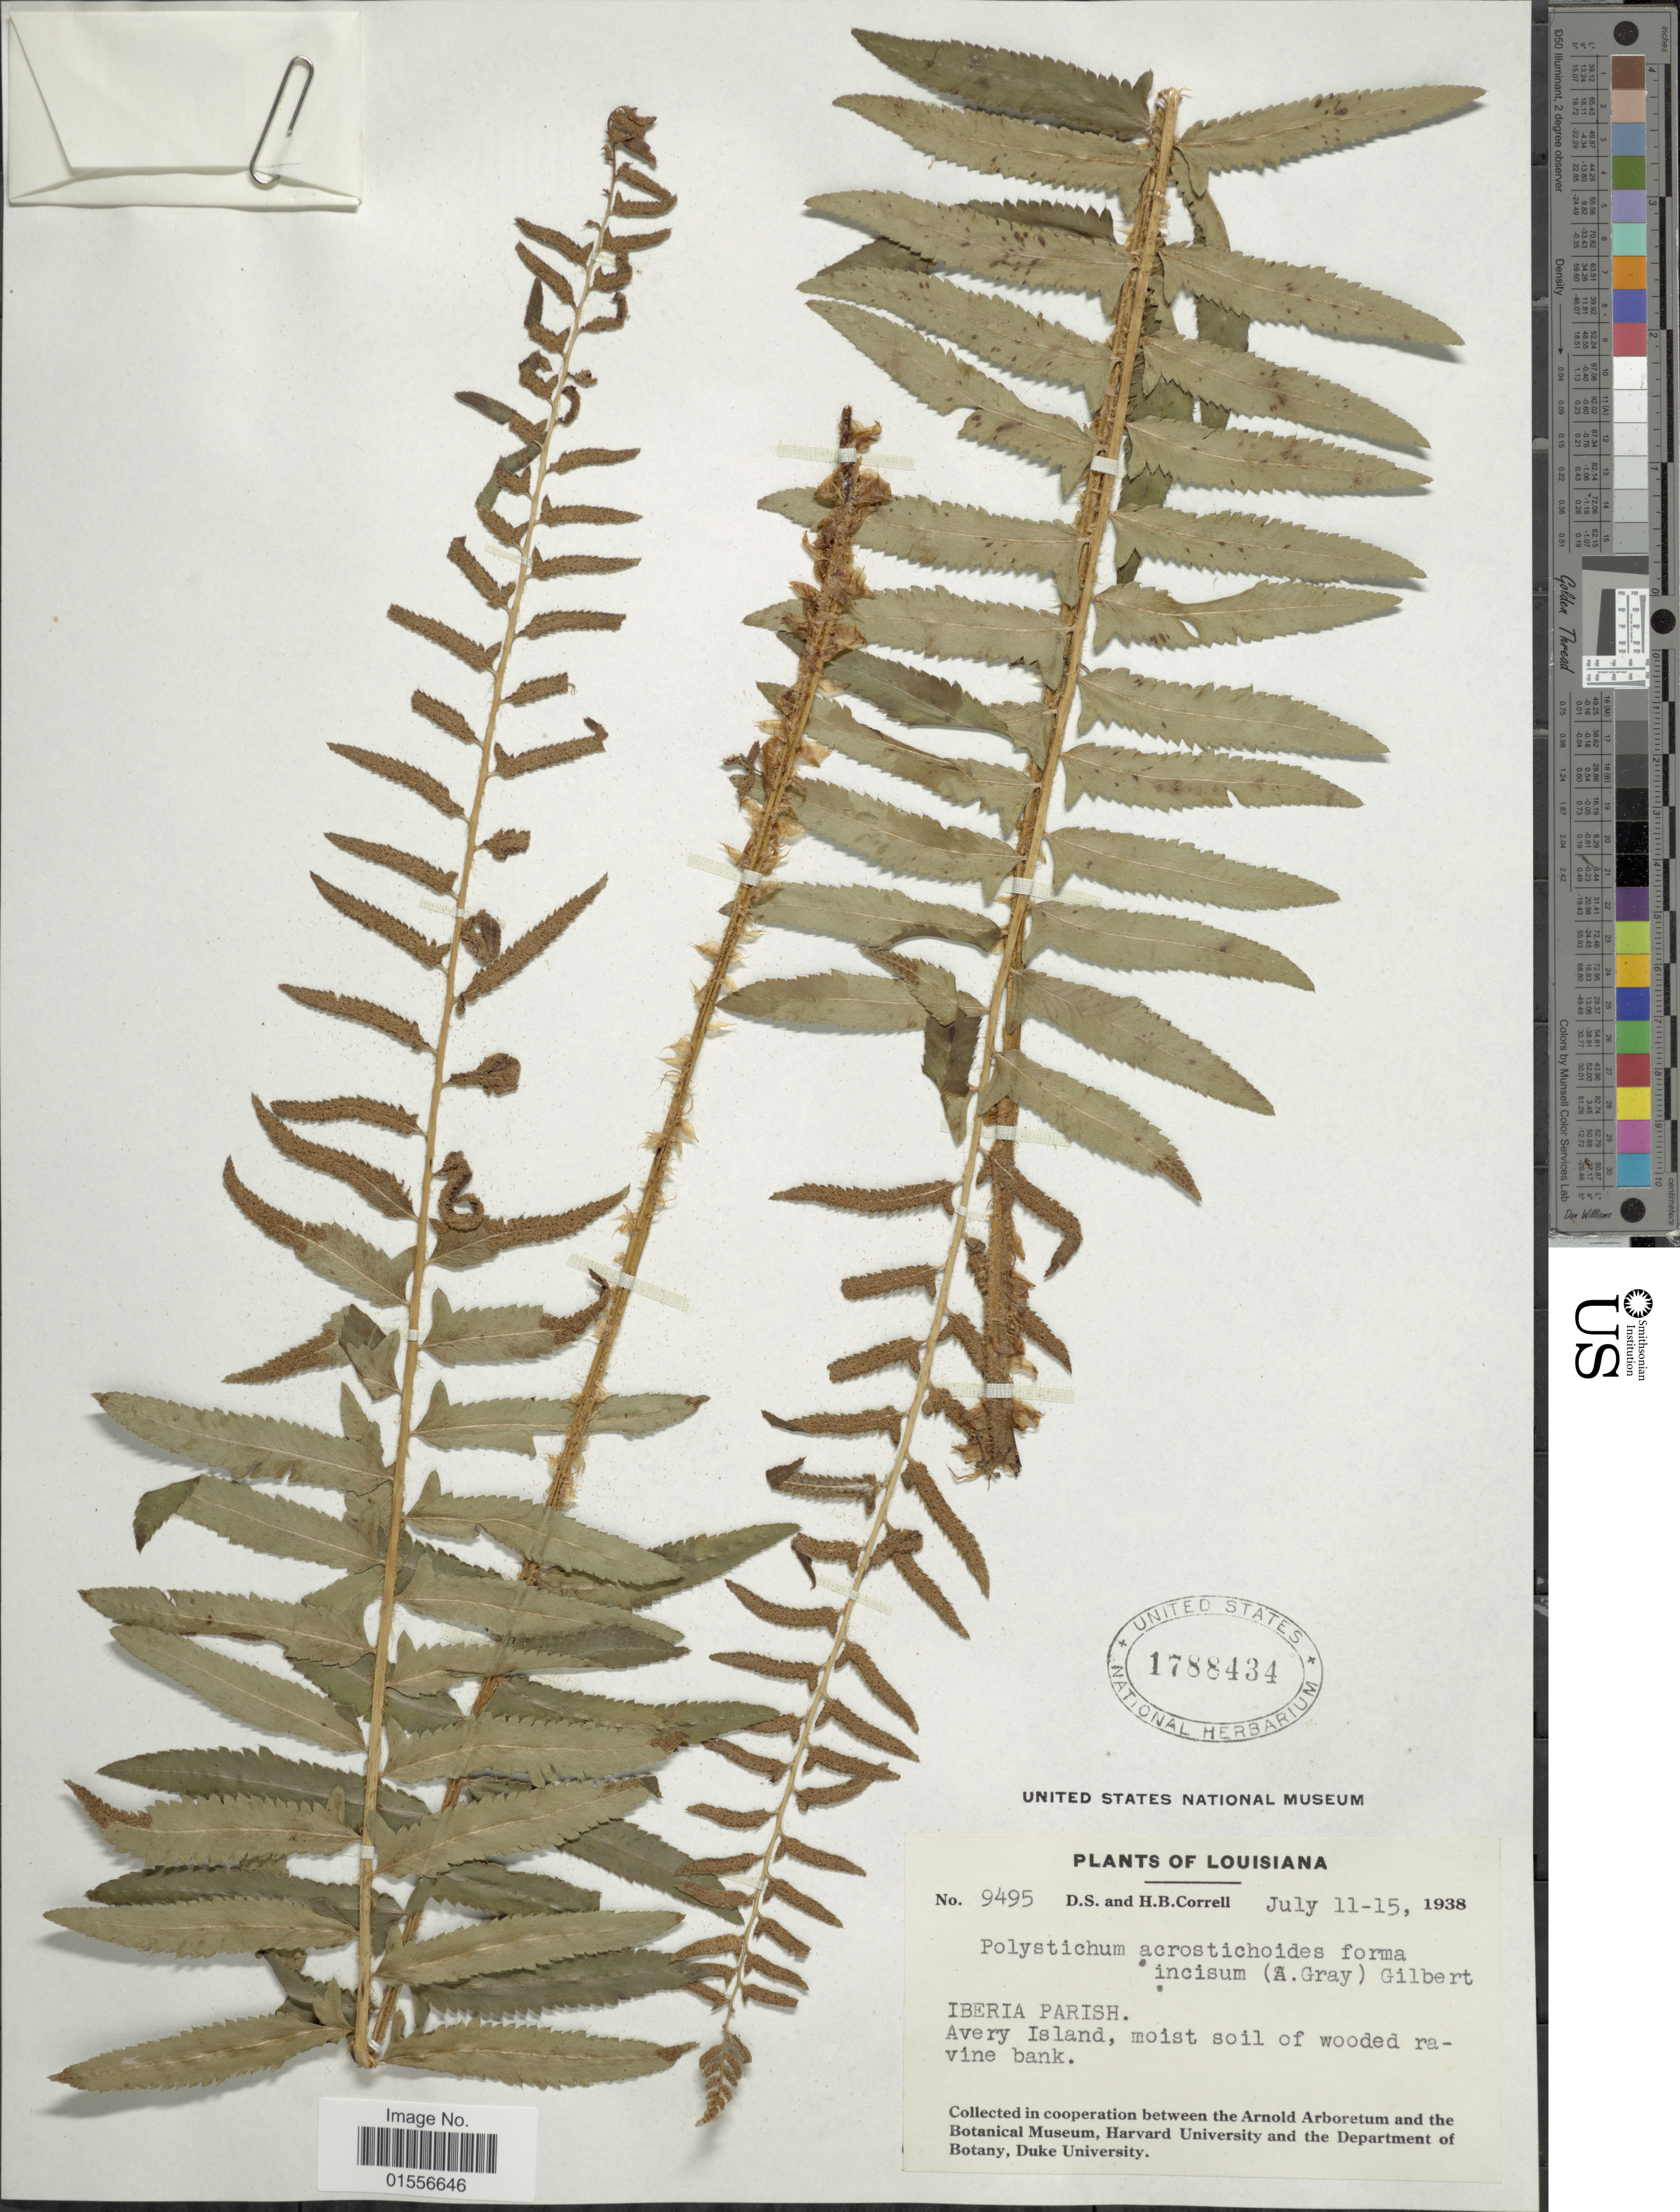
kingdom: Plantae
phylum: Tracheophyta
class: Polypodiopsida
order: Polypodiales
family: Dryopteridaceae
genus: Polystichum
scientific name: Polystichum acrostichoides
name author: (Michx.) Schott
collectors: D. S. Correll & H. Correll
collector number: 9495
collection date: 1938-07-11/1938-07-15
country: United States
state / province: Louisiana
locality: Iberia Parish, Avery Island, moist soil of wooded ravine bank.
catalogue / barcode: US 1788434